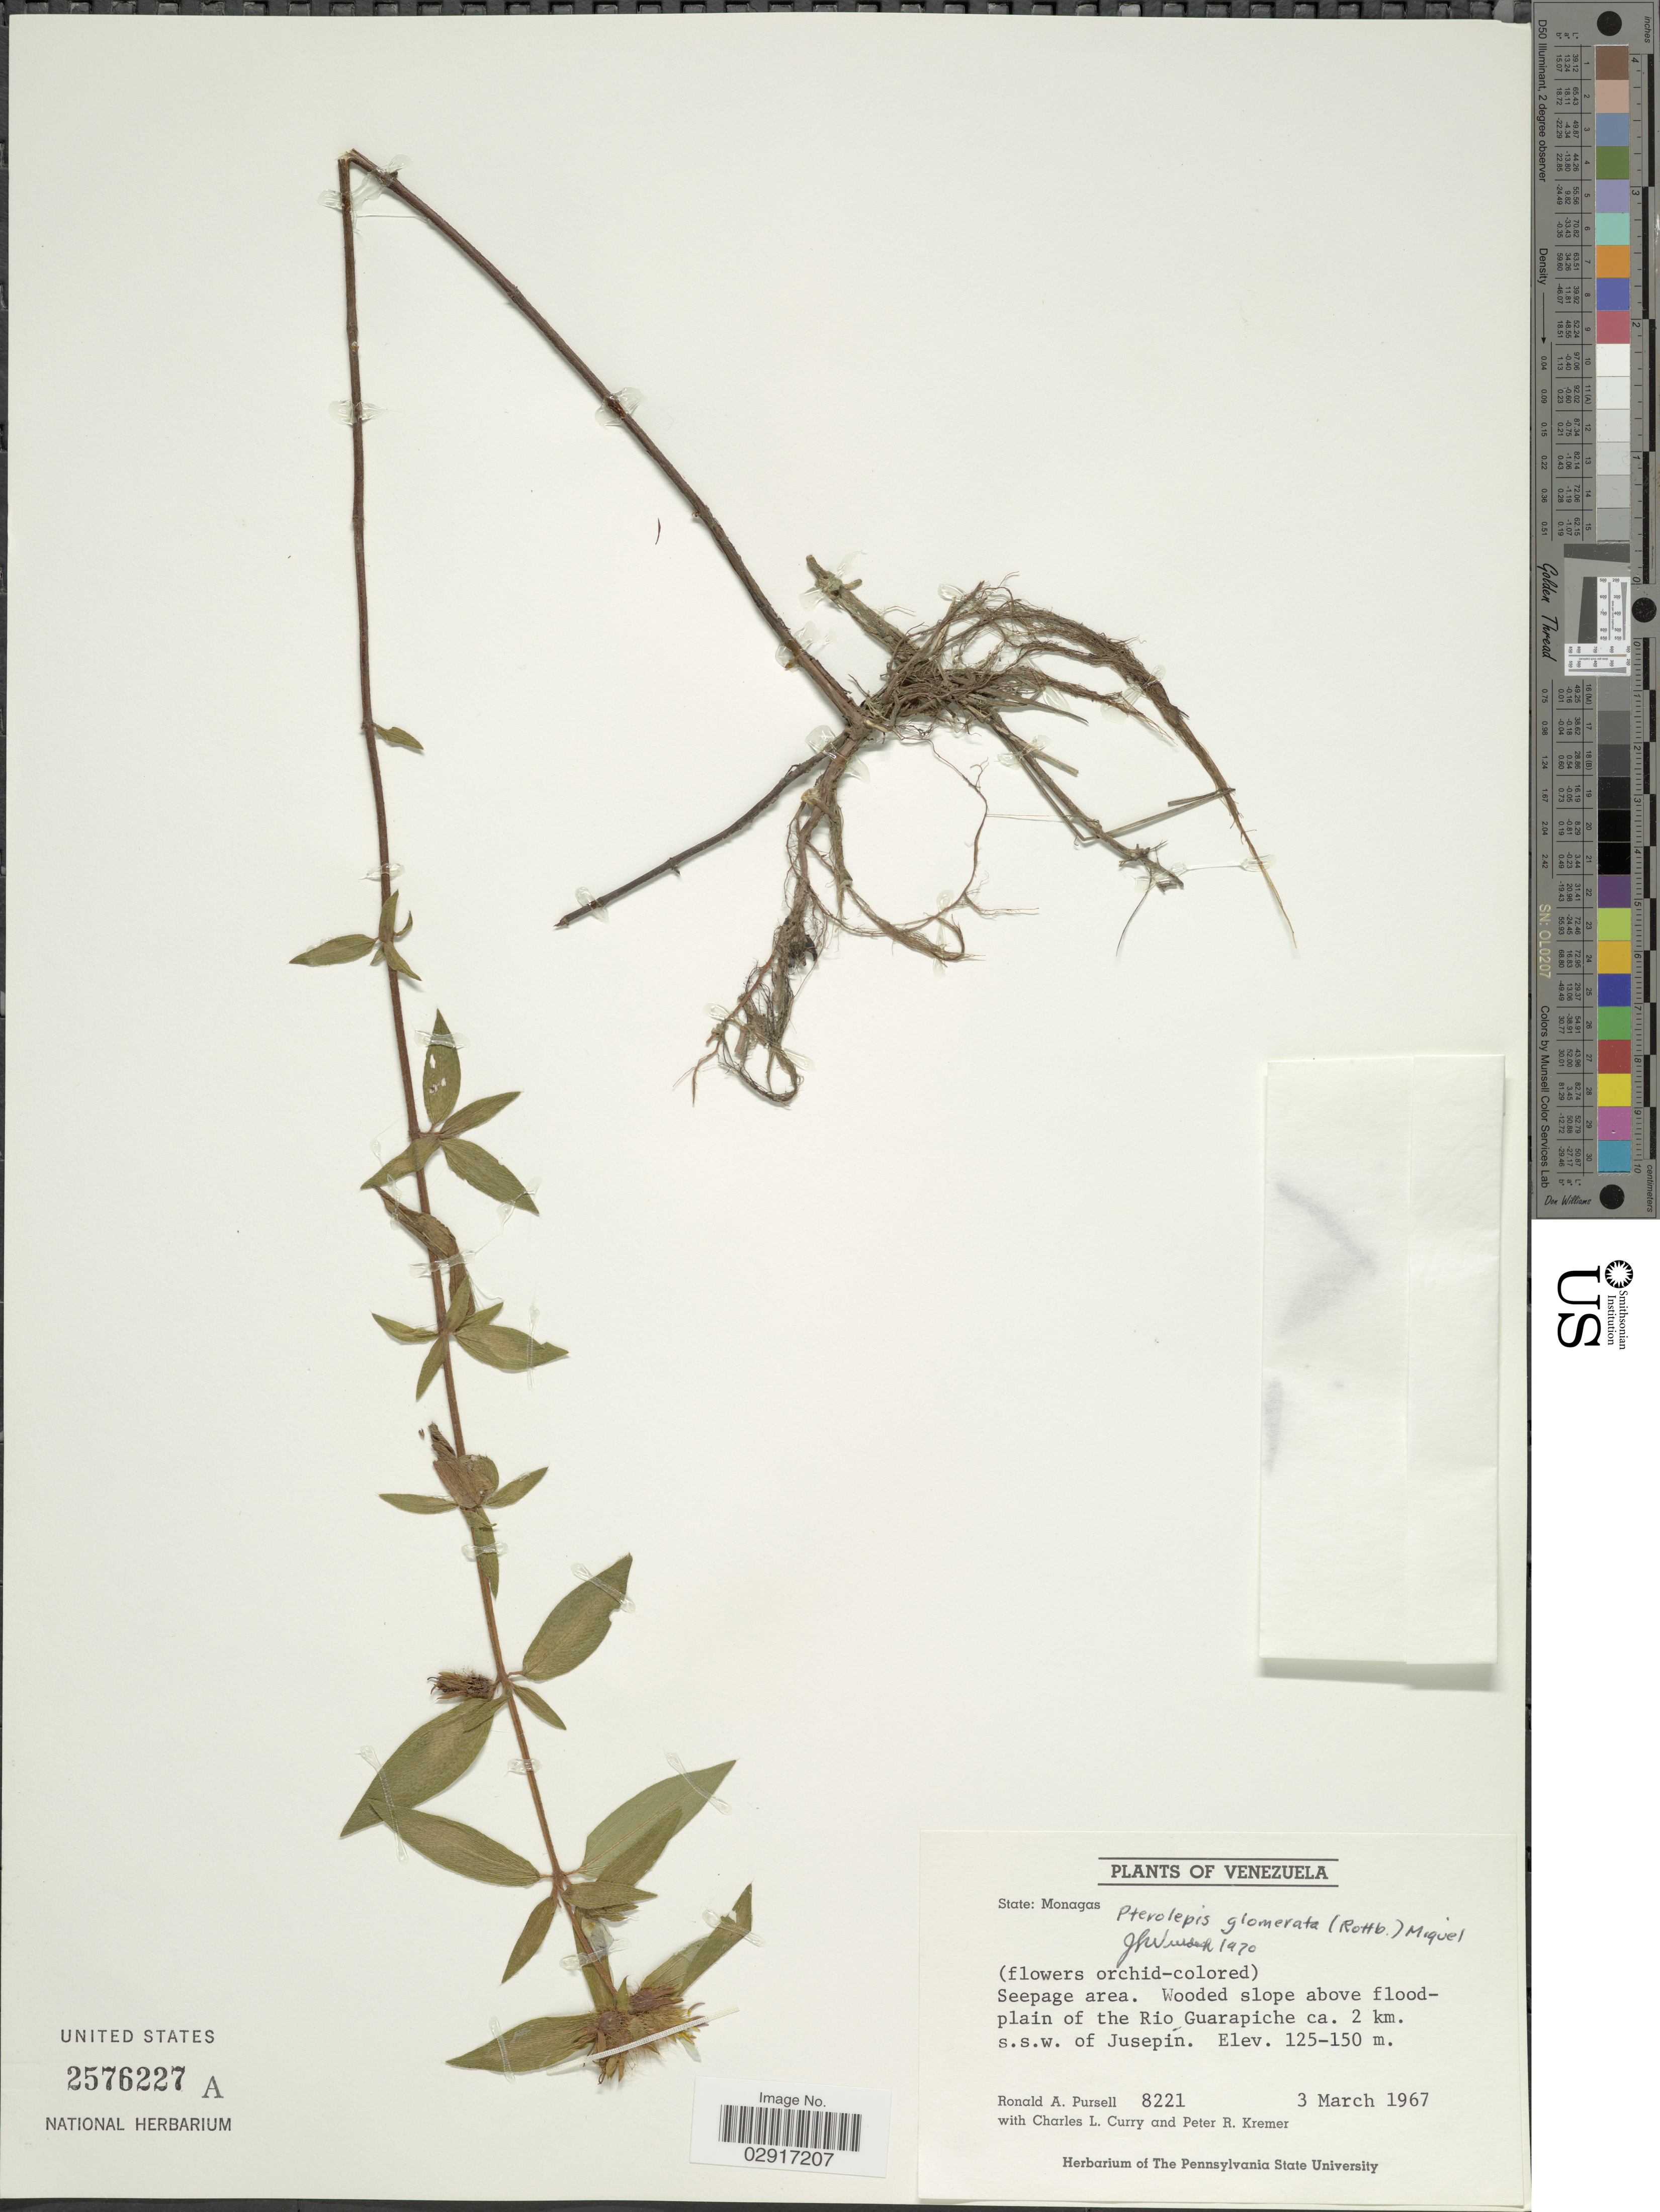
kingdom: Plantae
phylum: Tracheophyta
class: Magnoliopsida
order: Myrtales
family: Melastomataceae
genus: Pterolepis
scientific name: Pterolepis glomerata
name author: (Rottb.) Miq.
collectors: R. A. Pursell, C. L. Curry & P. Kremer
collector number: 8221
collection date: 1967-03-03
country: Venezuela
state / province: Monagas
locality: Seepage area. Wooded slope above flood-plain of the Rio Guarapiche ca. 2 km. s.s.w. of Jusepín.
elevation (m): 125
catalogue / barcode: US 2576227A